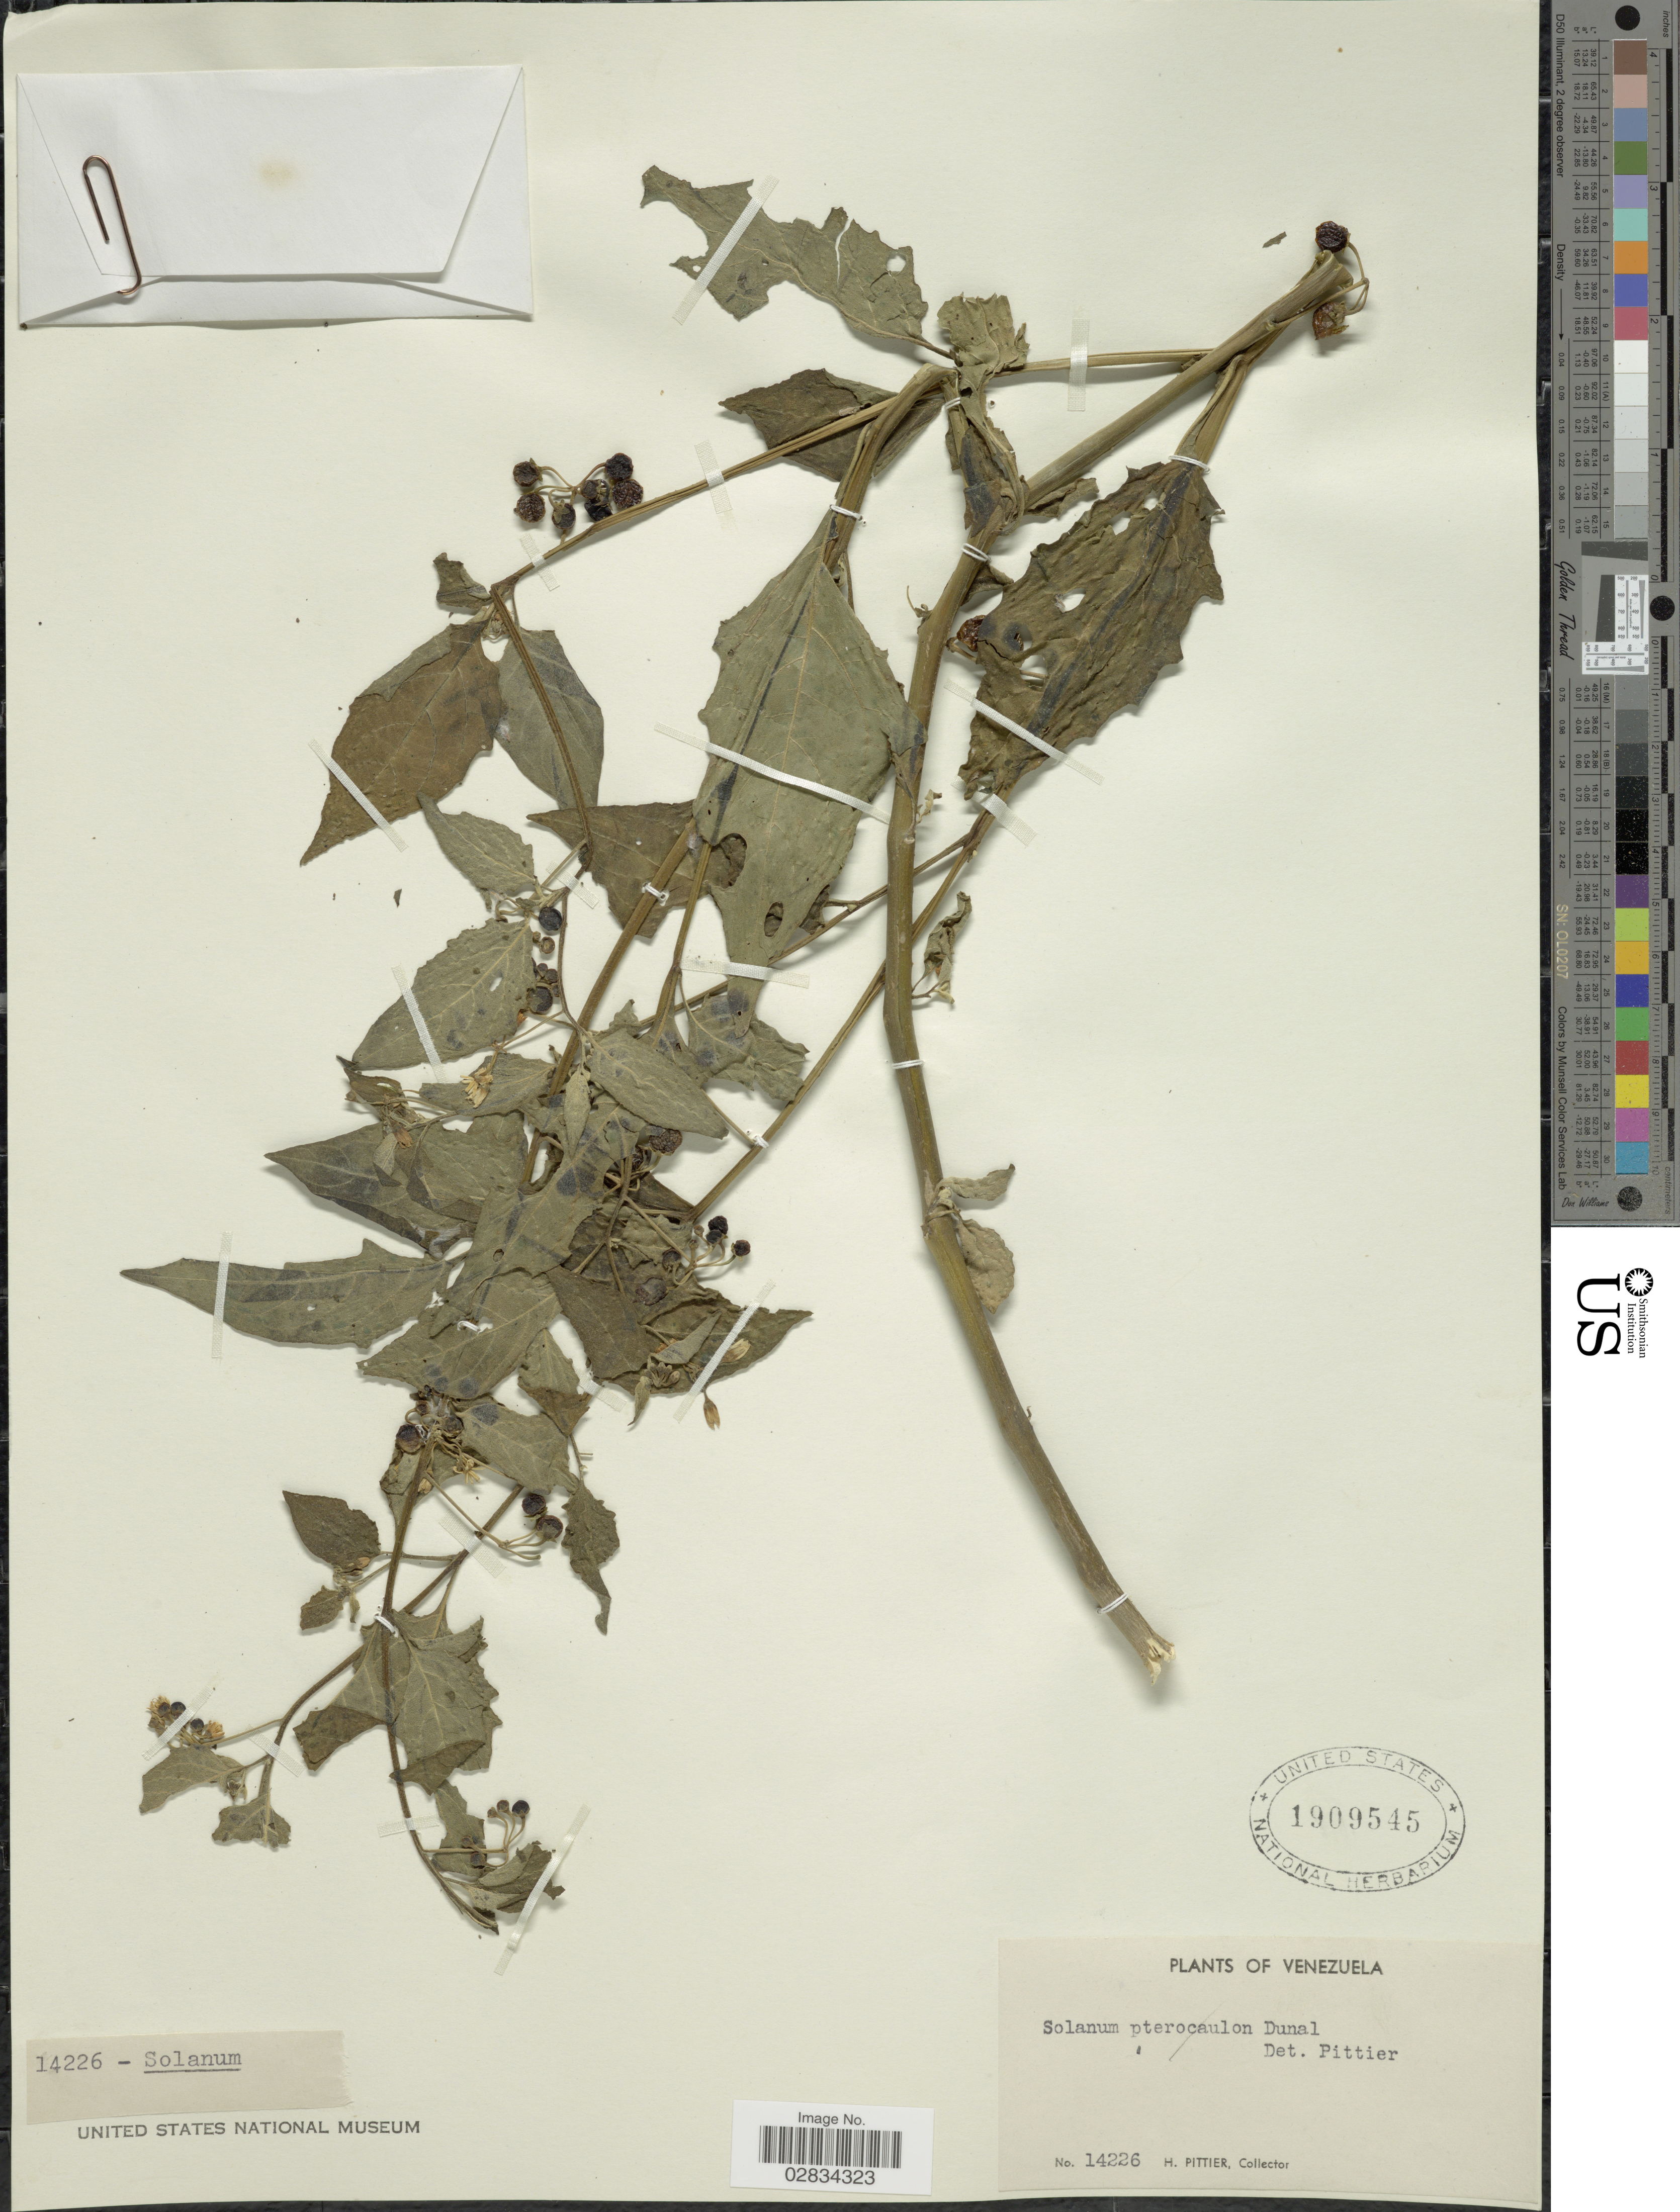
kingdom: Plantae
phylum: Tracheophyta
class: Magnoliopsida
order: Solanales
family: Solanaceae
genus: Solanum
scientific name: Solanum pterocaulon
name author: Dunal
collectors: H. F. Pittier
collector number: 14226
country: Venezuela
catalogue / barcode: US 1909545